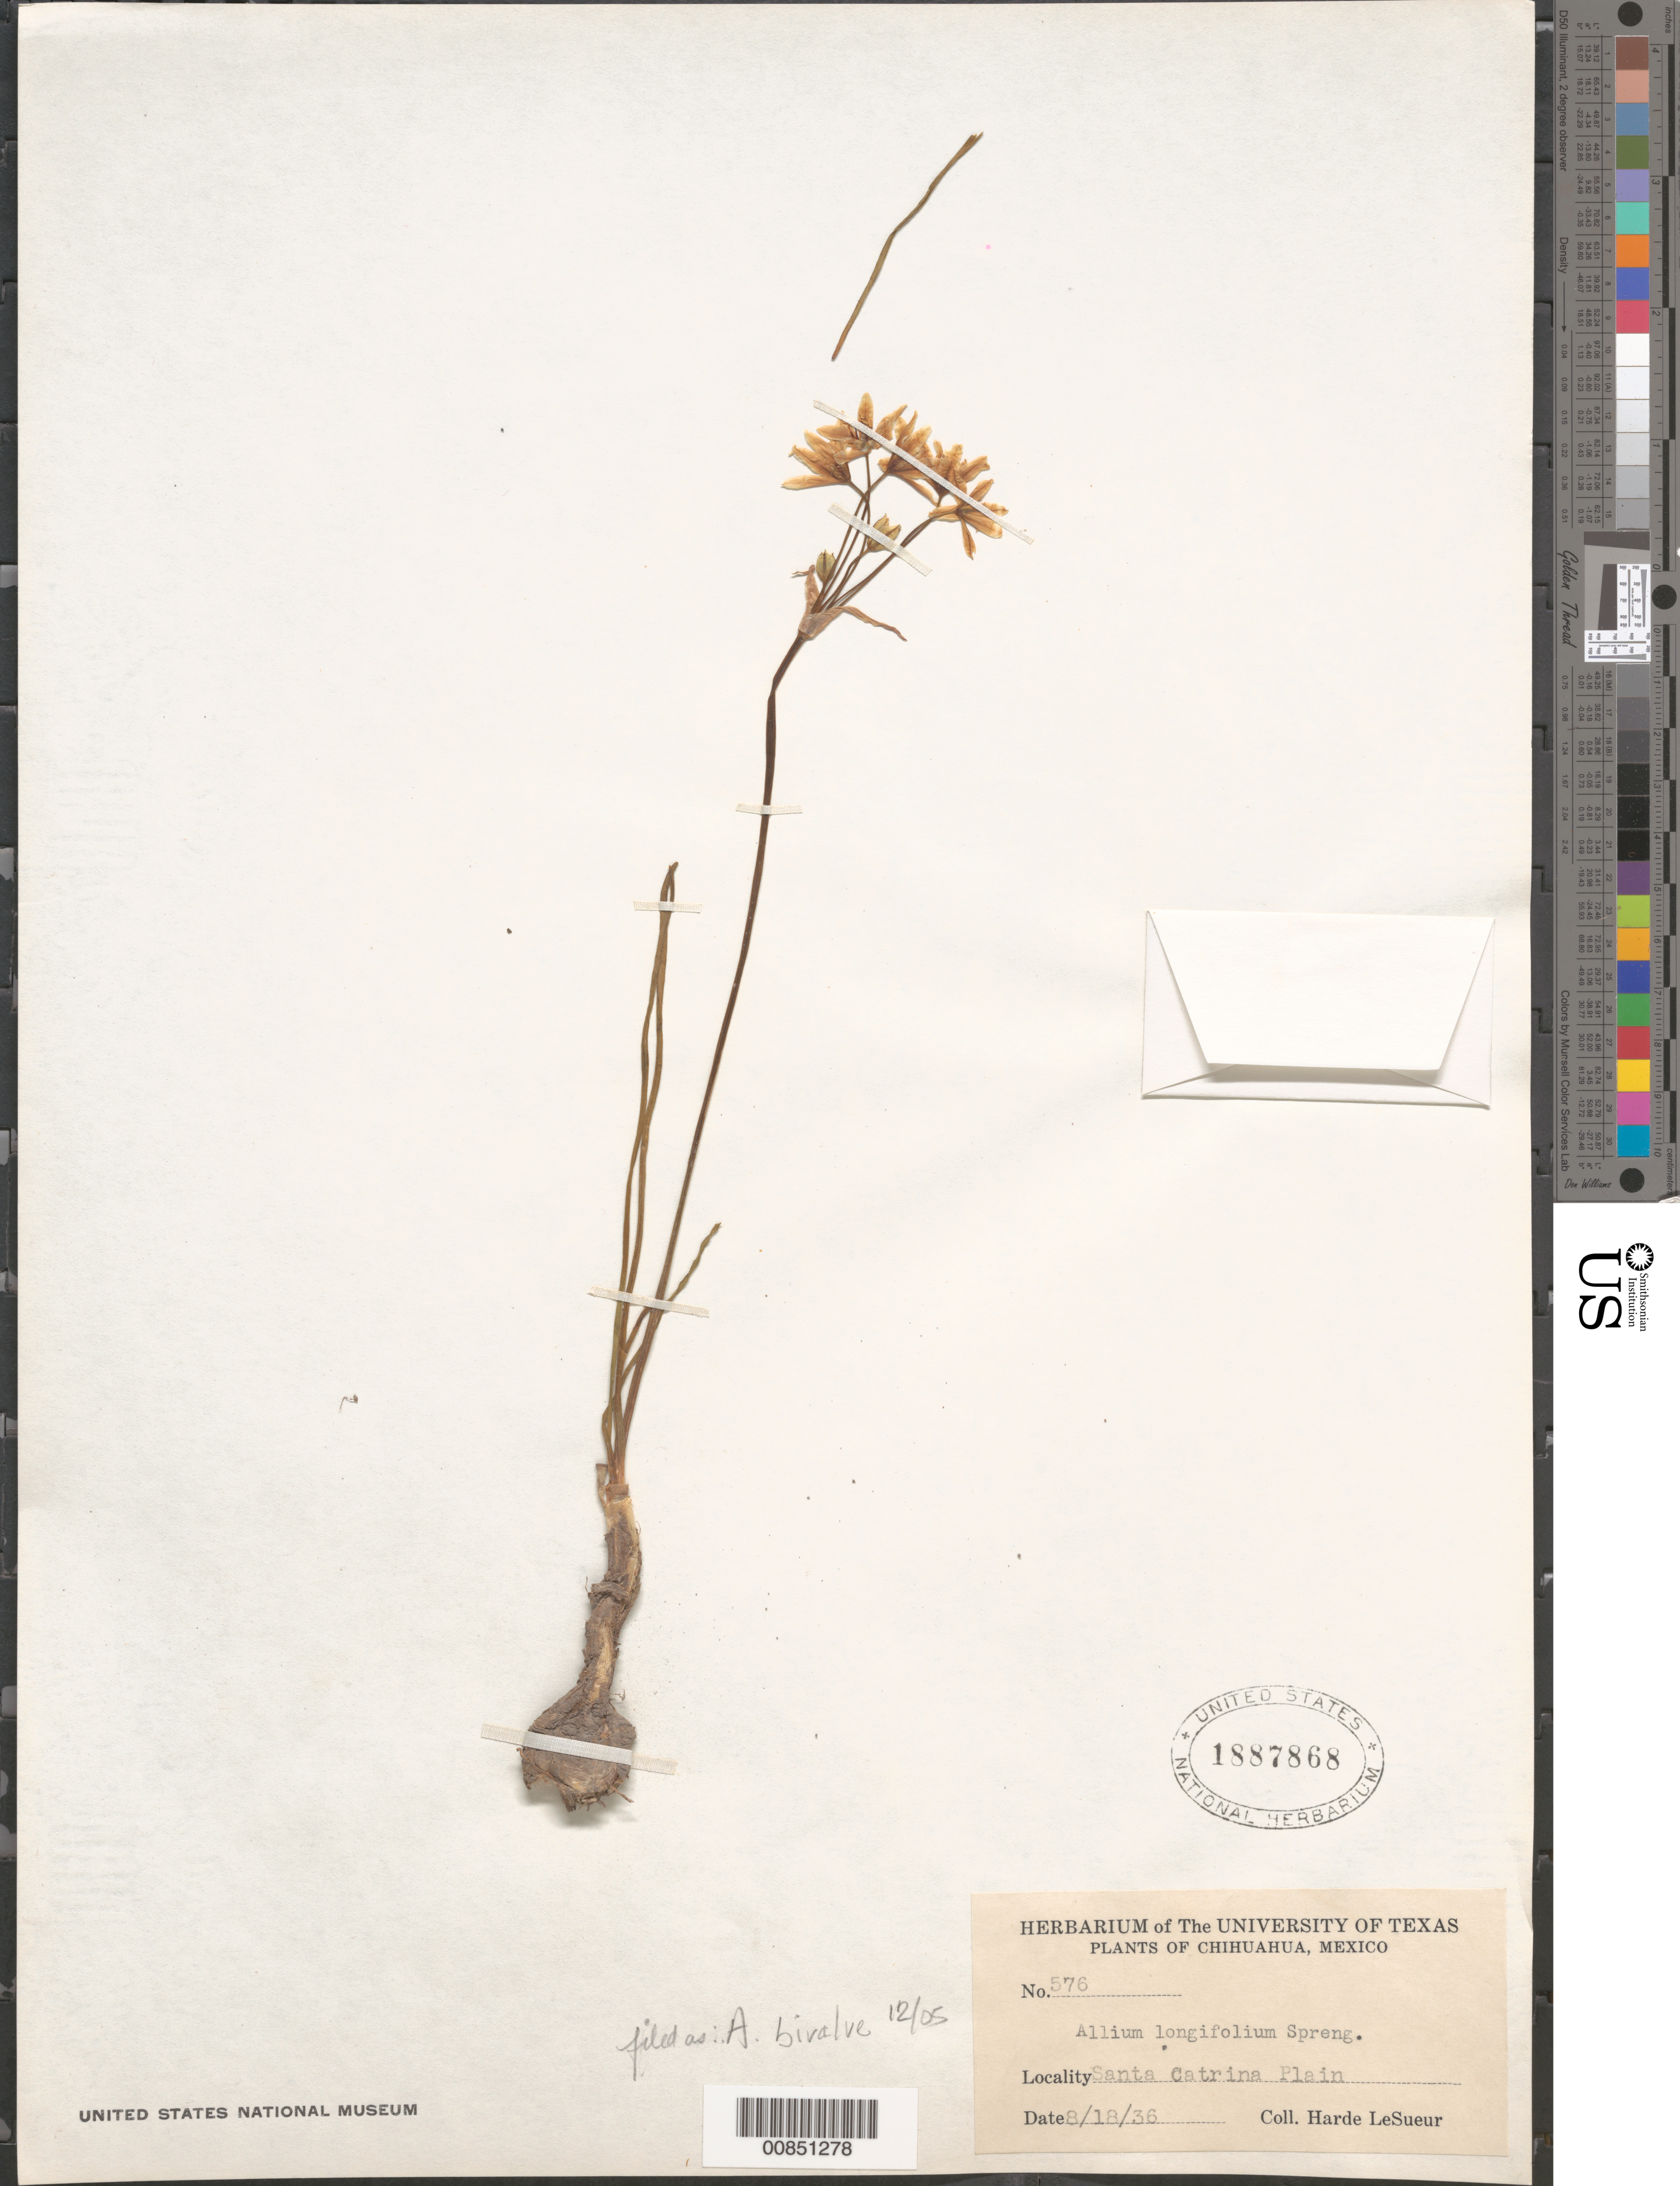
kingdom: Plantae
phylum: Tracheophyta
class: Liliopsida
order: Asparagales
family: Amaryllidaceae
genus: Nothoscordum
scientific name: Nothoscordum bivalve var. bivalve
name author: (L.) Britton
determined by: Strong, M. T., (US), Smithsonian Institution - National Museum of Natural History (UNITED STATES)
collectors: D. H. LeSueur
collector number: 576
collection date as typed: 18 Aug 1936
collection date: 1936-08-18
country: Mexico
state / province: Chihuahua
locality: Santa Catrina Plain.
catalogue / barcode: US 1887868